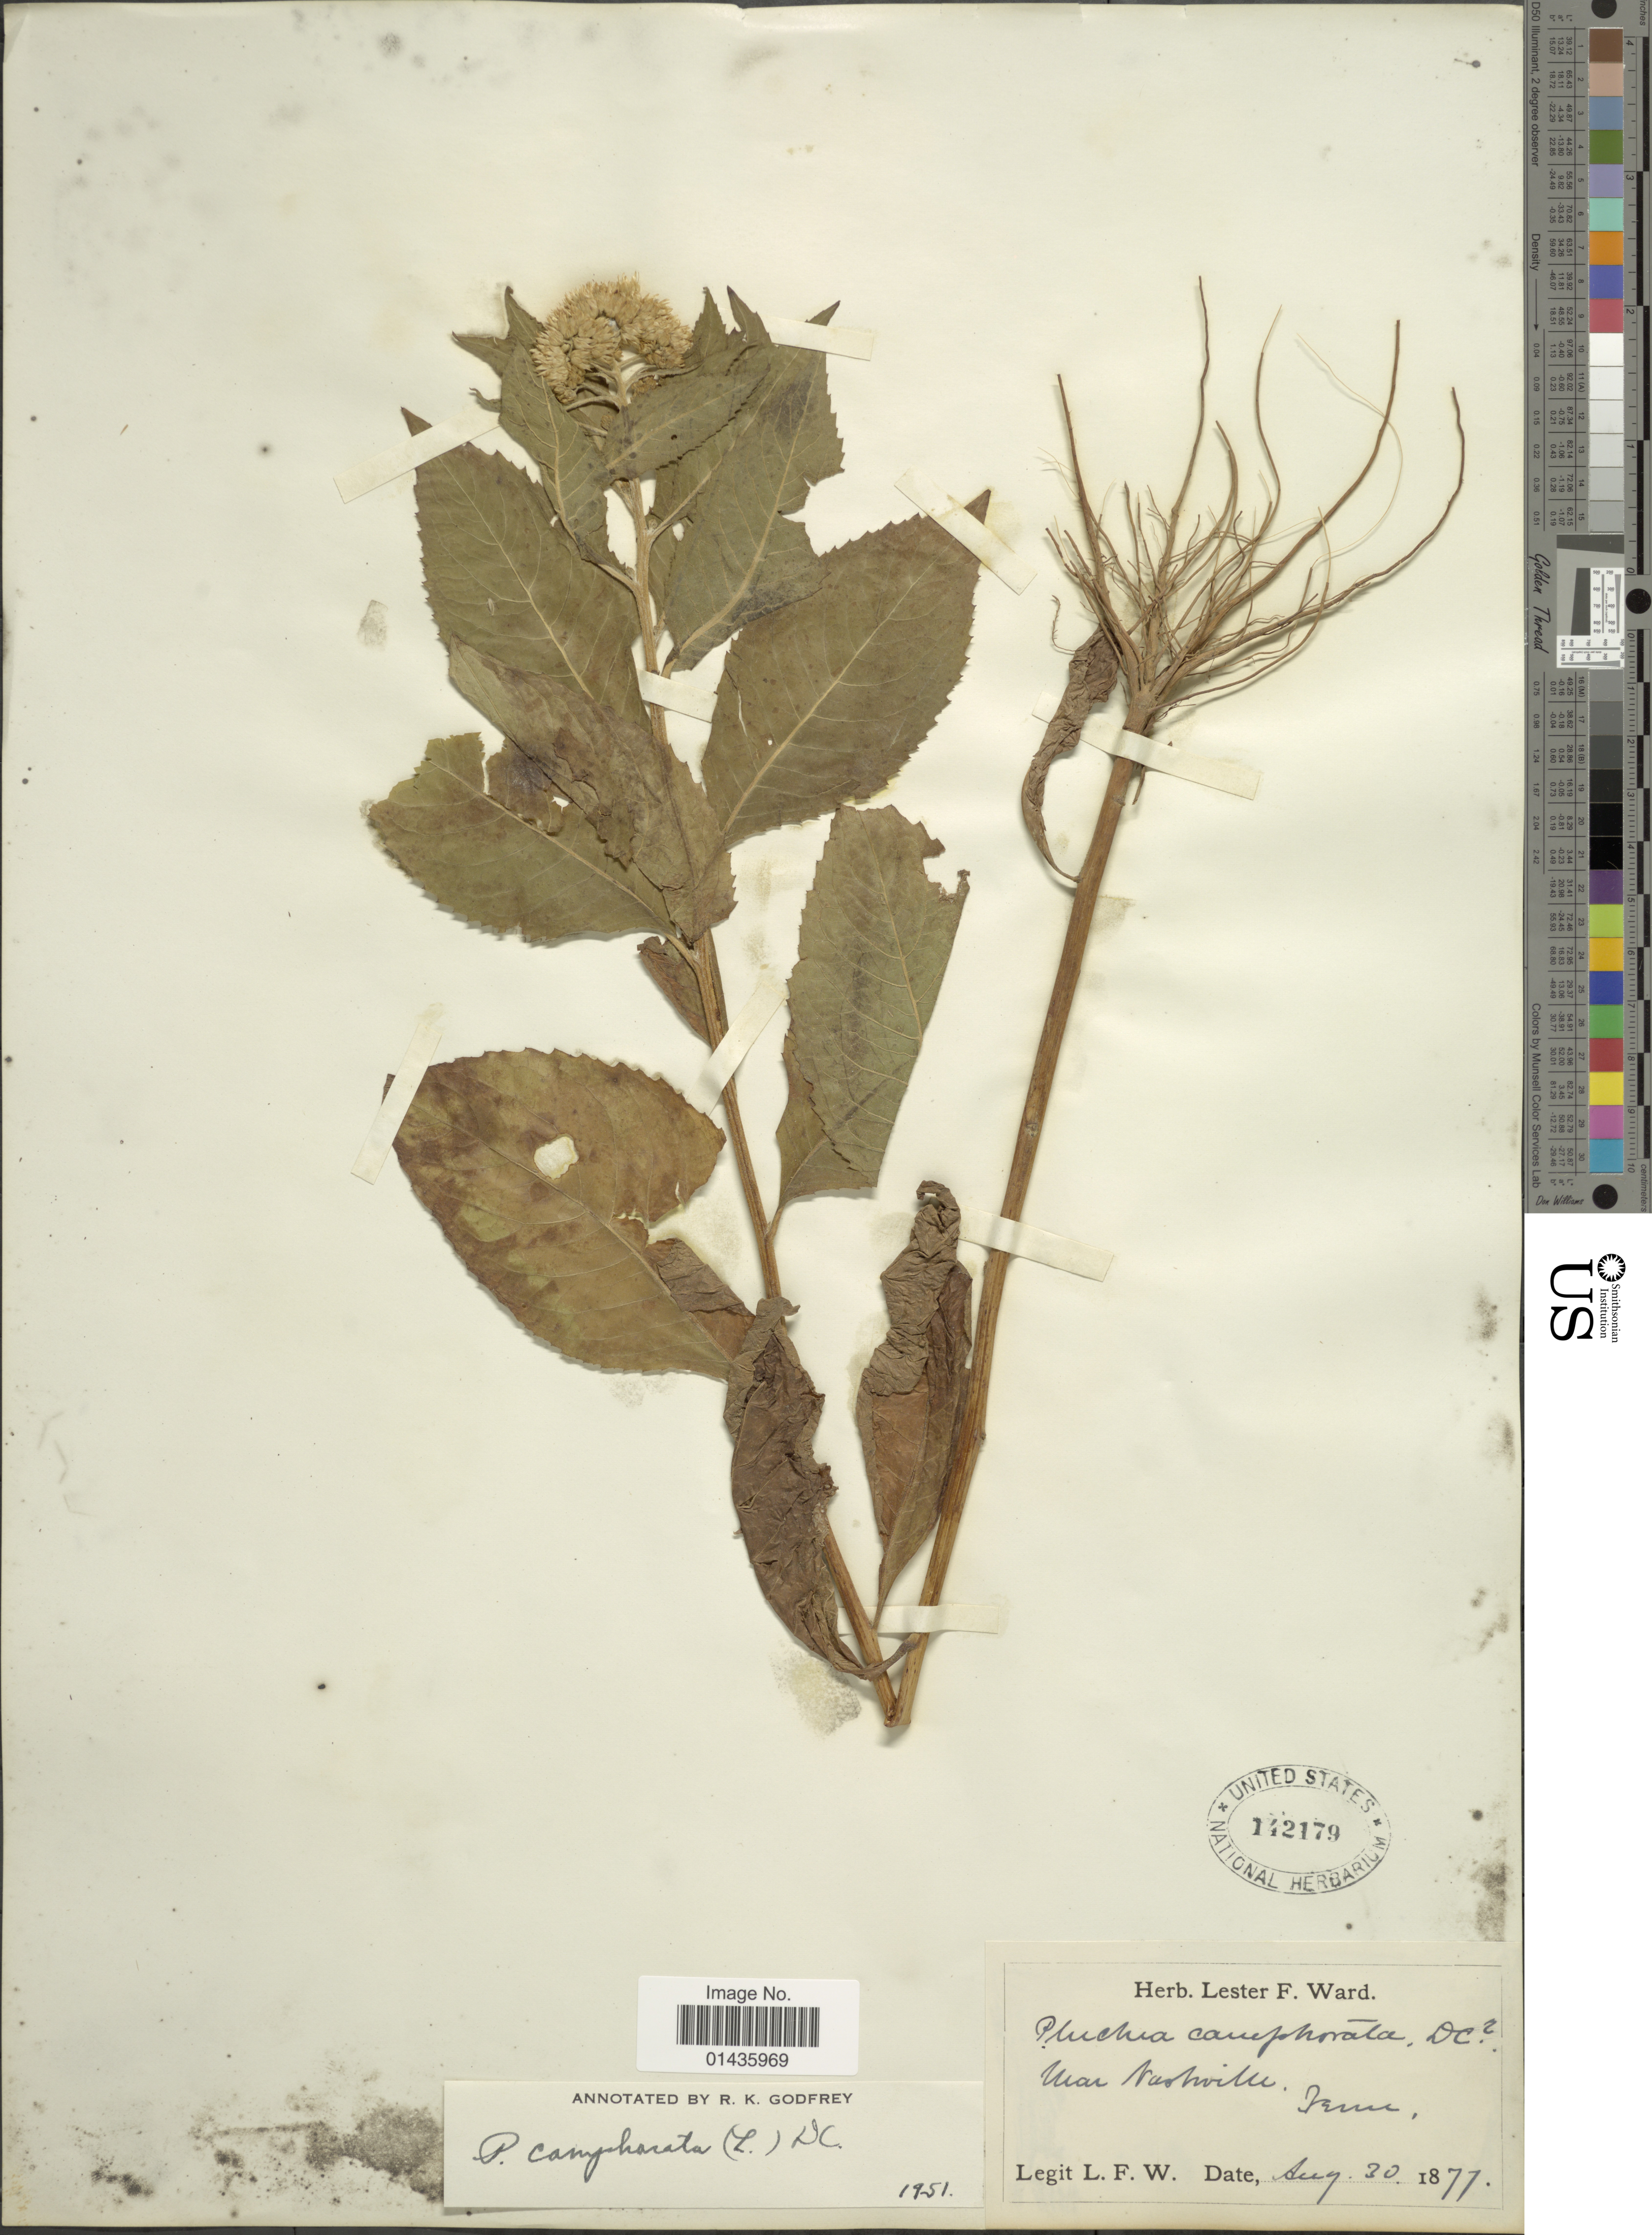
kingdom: Plantae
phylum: Tracheophyta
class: Magnoliopsida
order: Asterales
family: Asteraceae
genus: Pluchea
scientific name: Pluchea camphorata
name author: (L.) DC.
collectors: L. F. Ward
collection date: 1877-08-30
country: United States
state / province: Tennessee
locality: Near Nashville, Tenn.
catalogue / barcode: US 142179